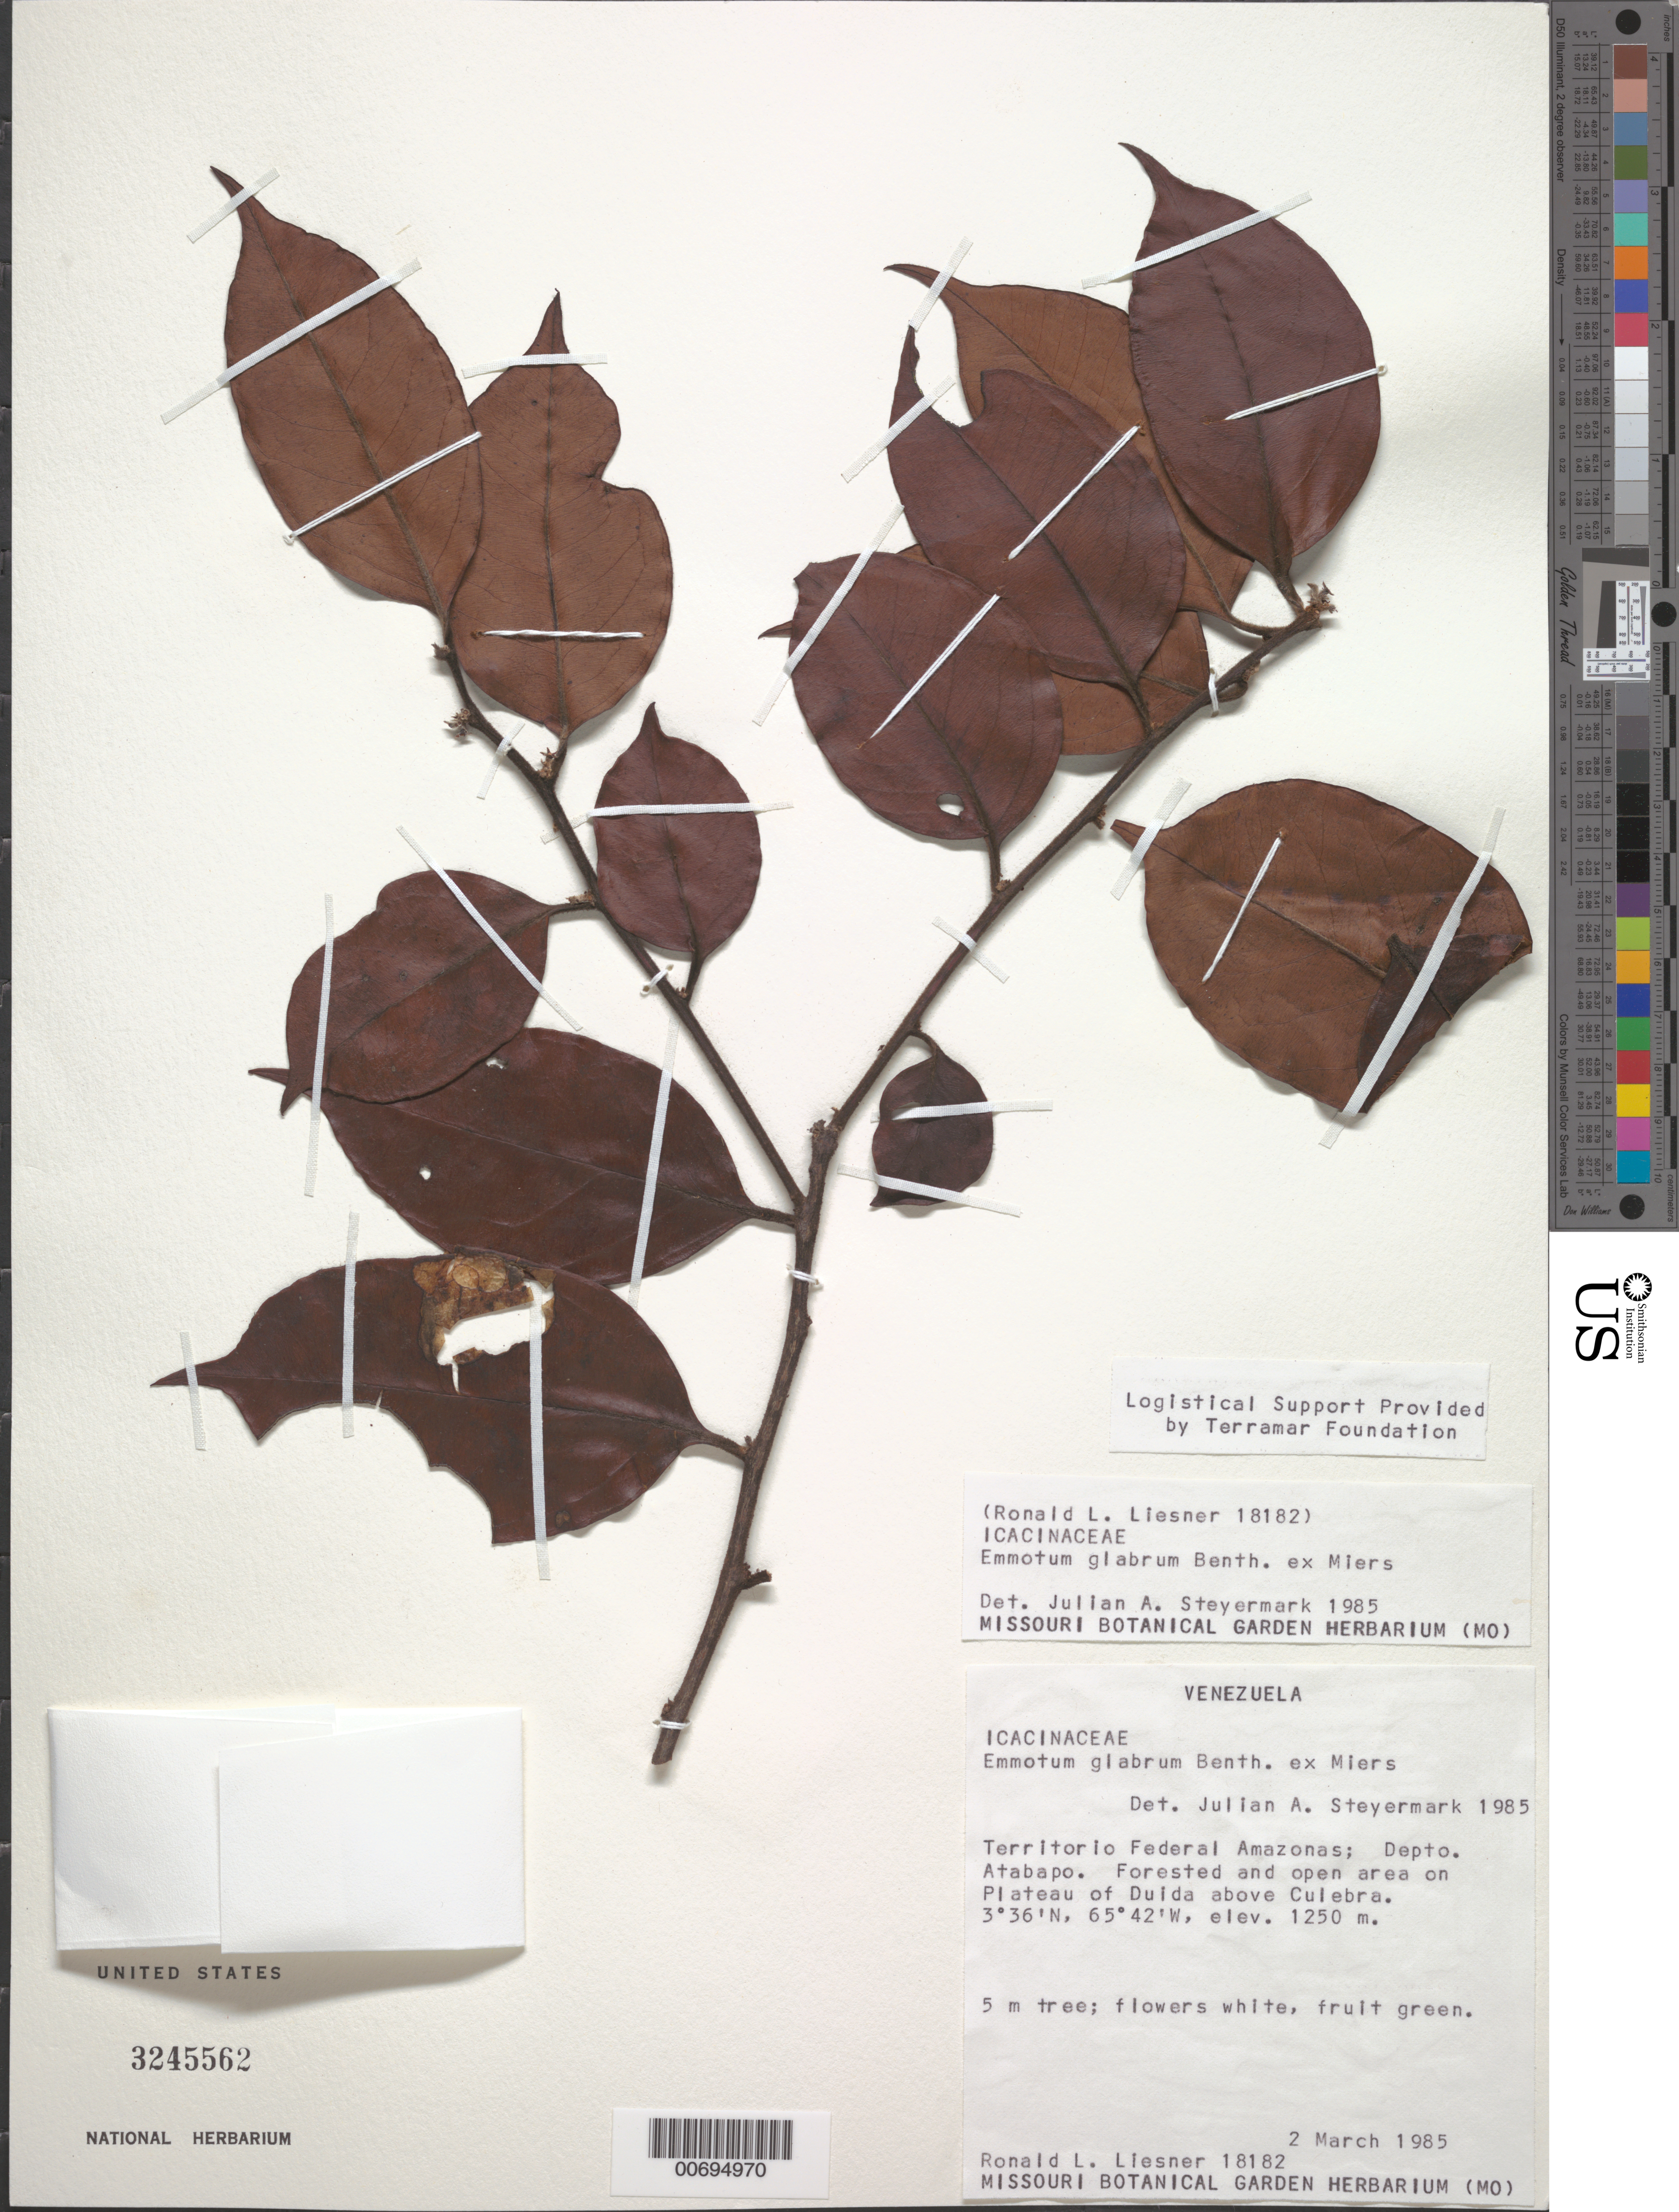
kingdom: Plantae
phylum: Tracheophyta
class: Magnoliopsida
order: Metteniusales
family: Metteniusaceae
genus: Emmotum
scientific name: Emmotum glabrum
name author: Benth. ex Miers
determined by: Steyermark, Julian A., (VEN)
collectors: R. L. Liesner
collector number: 18182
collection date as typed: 2-Mar-85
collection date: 1985-03-02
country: Venezuela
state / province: Amazonas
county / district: Atabapo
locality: Duida Plateau, above Culebra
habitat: Forested and open area on plateau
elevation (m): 1250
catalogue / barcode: US 3245562